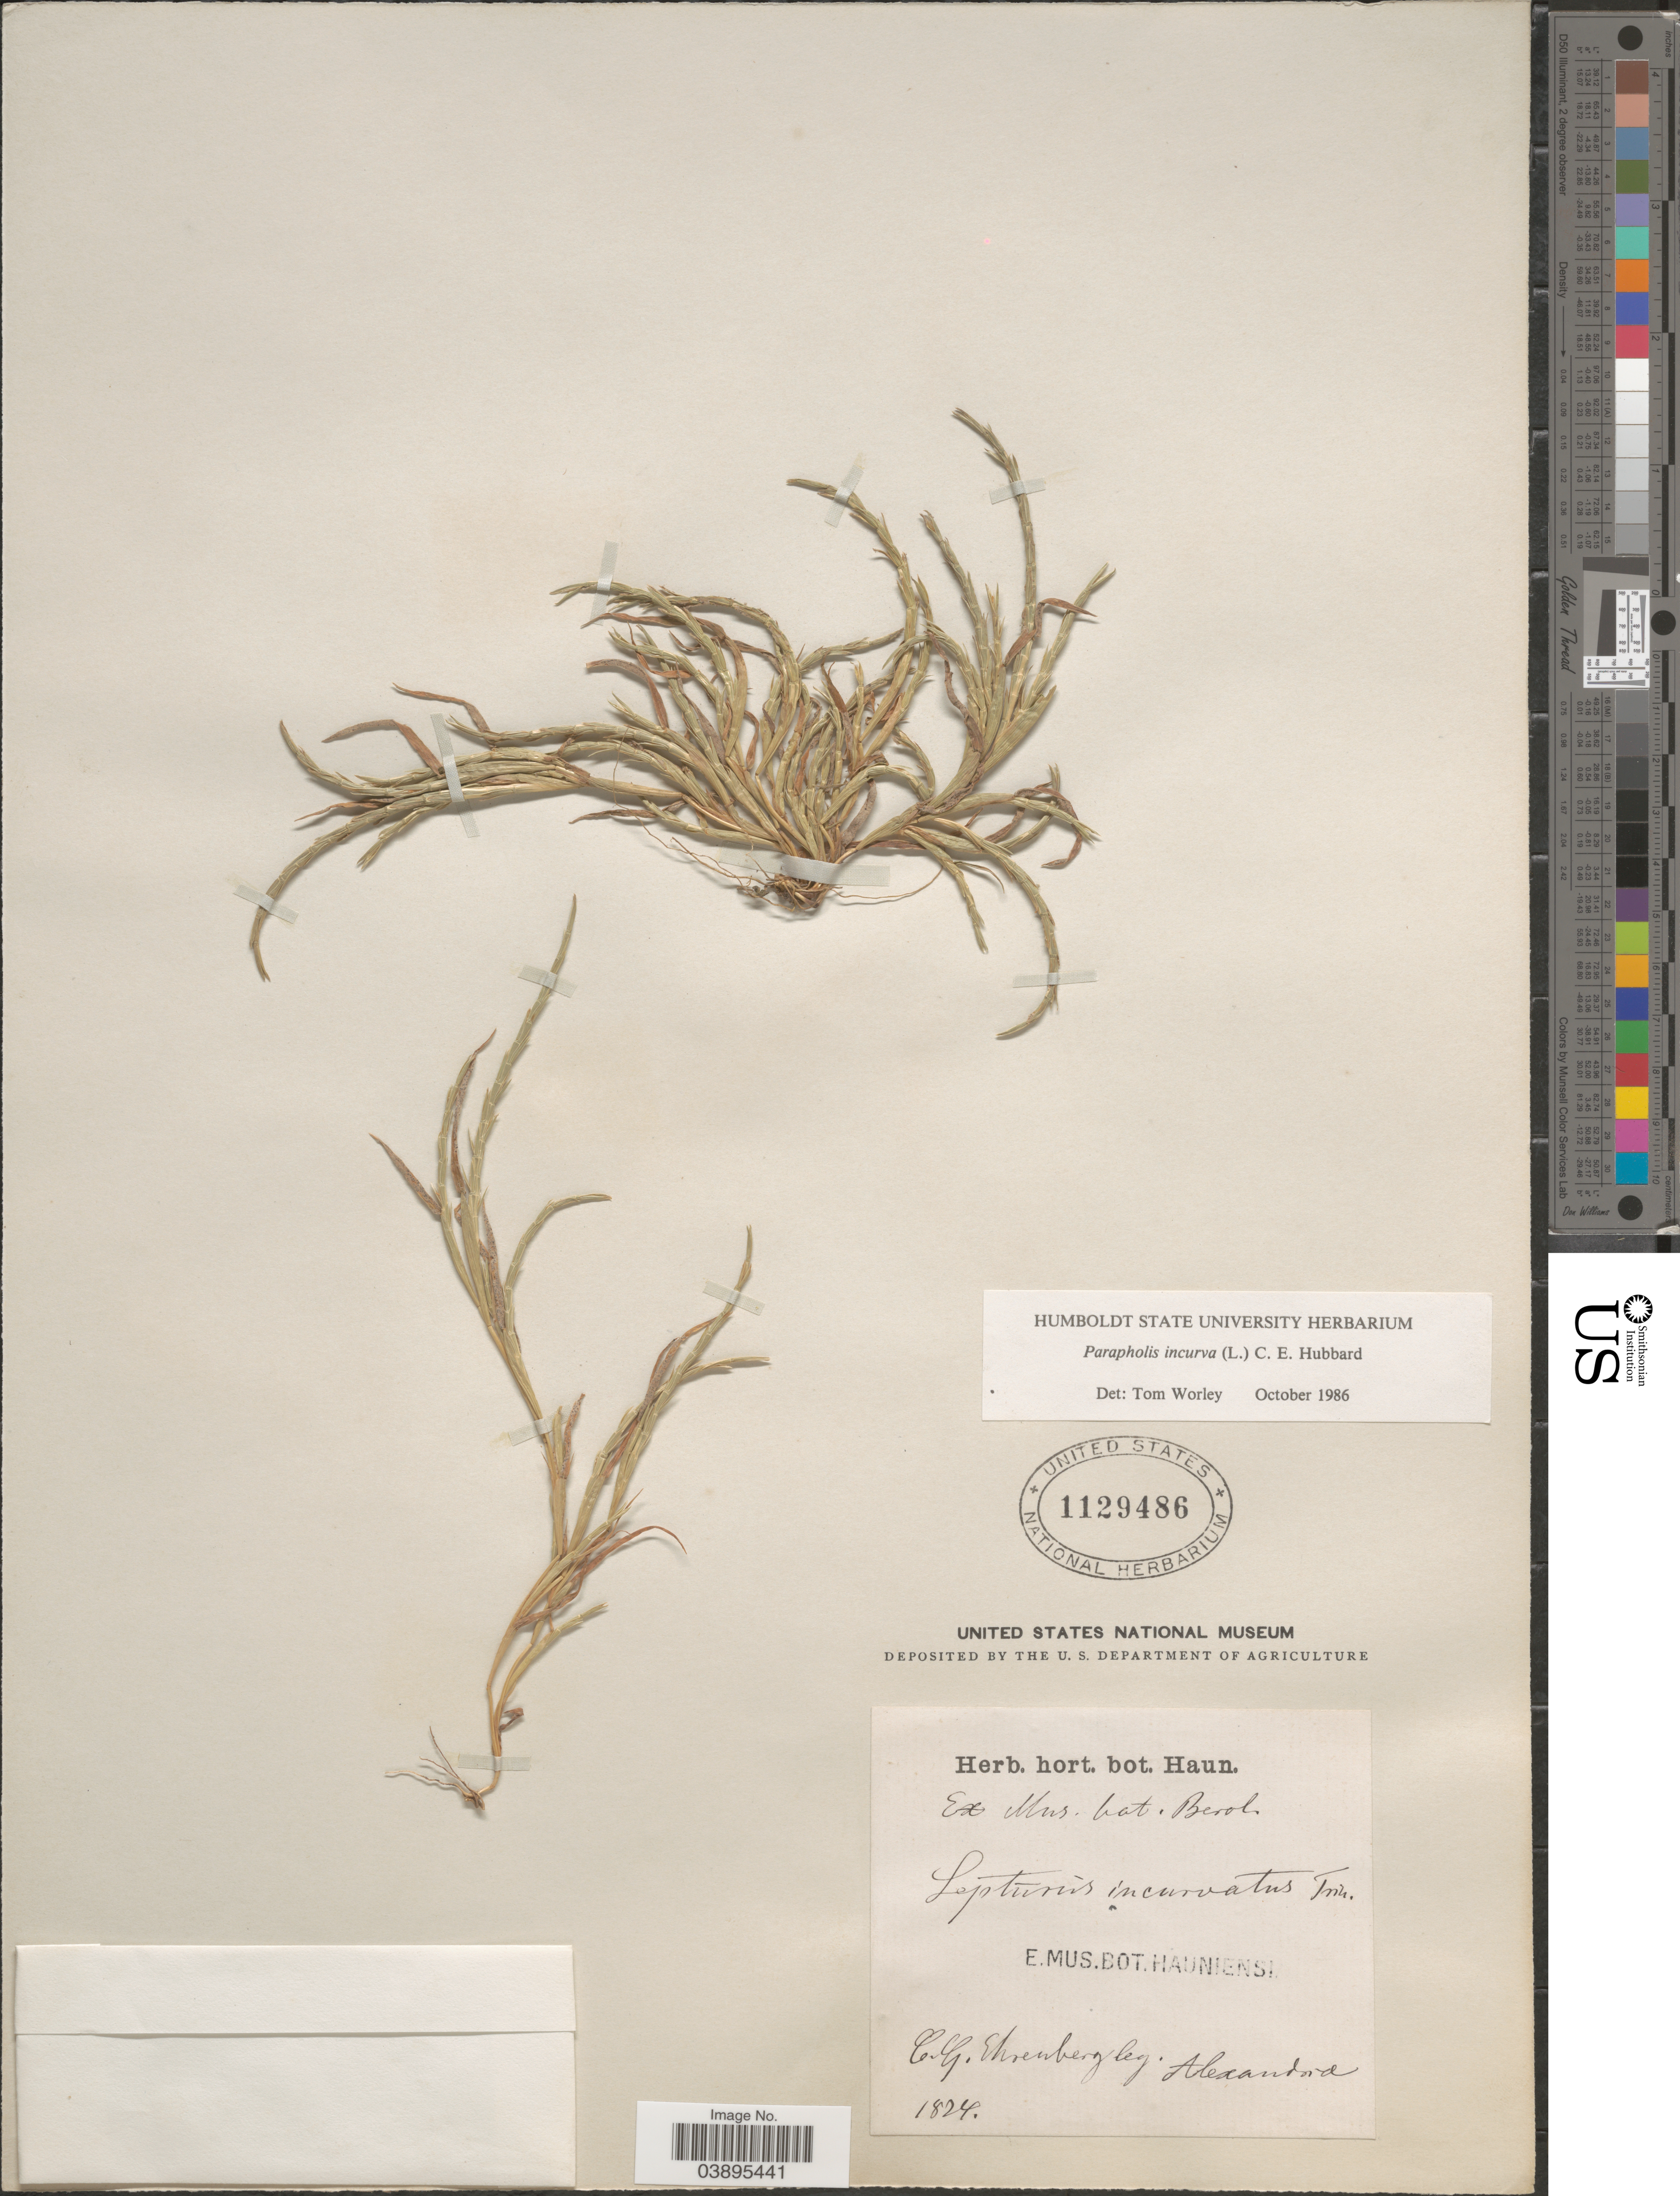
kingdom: Plantae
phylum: Tracheophyta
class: Liliopsida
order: Poales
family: Poaceae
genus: Parapholis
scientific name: Parapholis incurva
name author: (L.) C.E. Hubb.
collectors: C. Ehrenberg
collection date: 1824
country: Egypt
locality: Alexandria.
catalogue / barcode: US 1129486